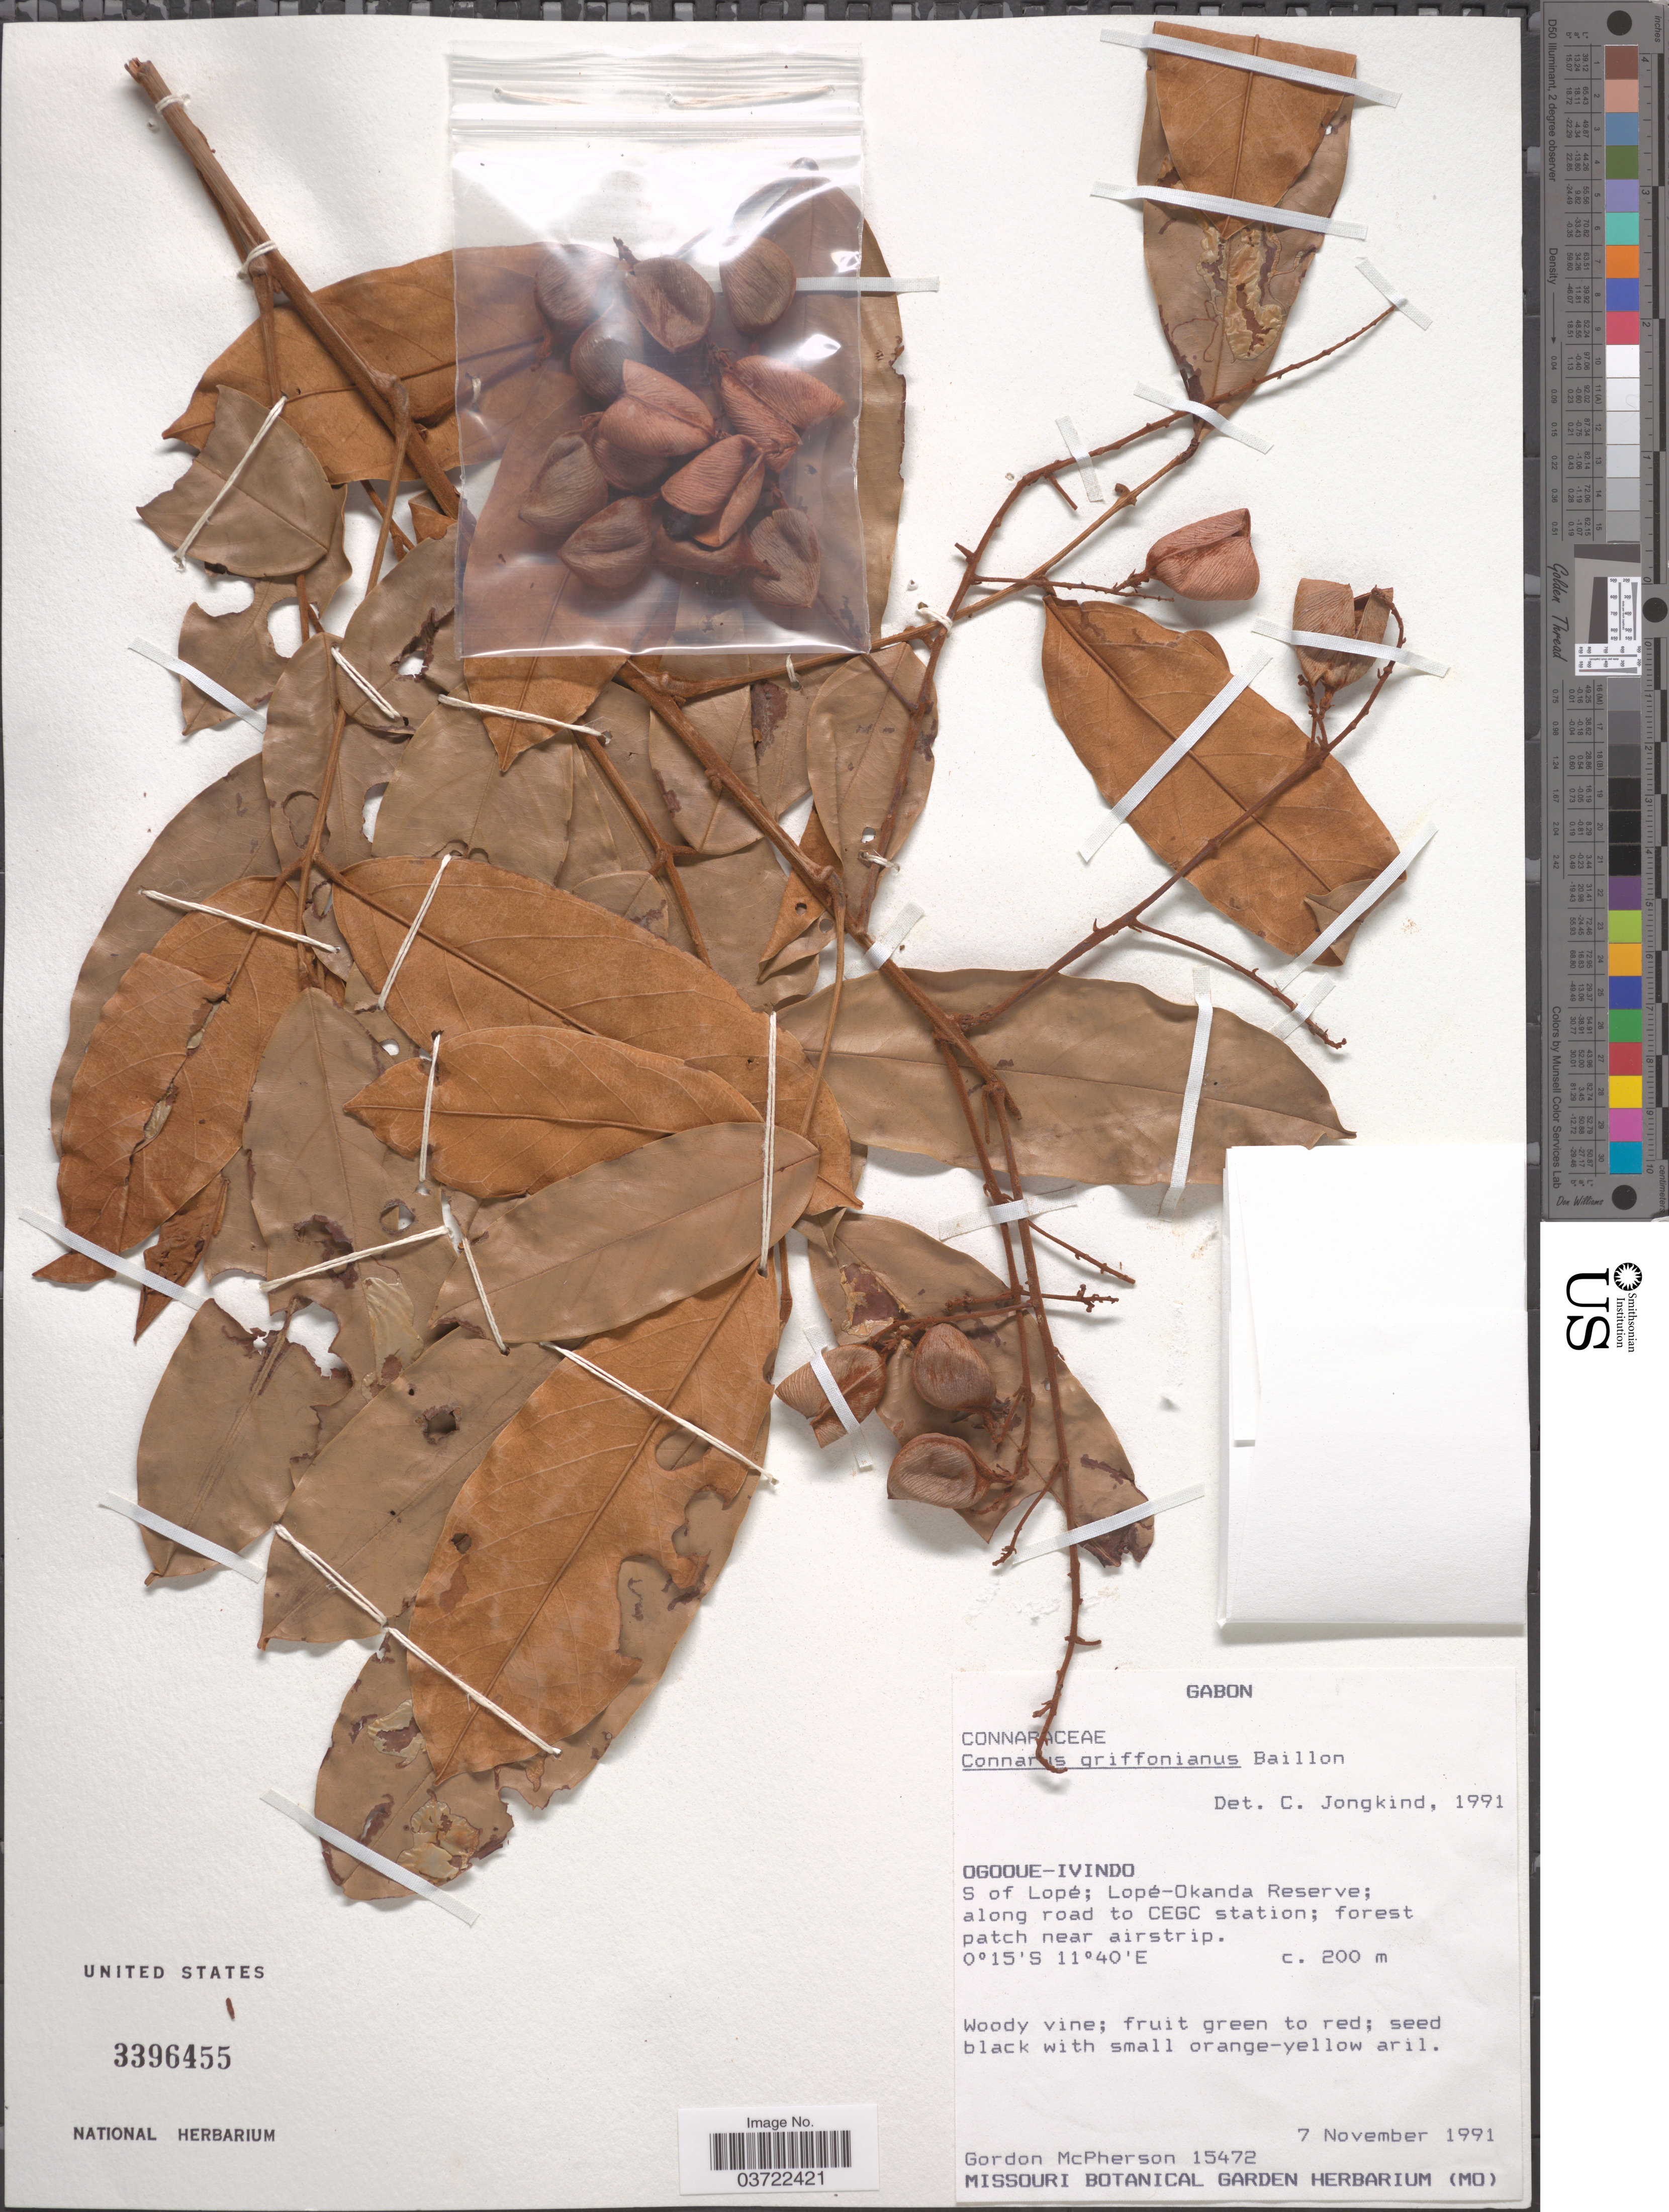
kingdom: Plantae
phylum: Tracheophyta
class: Magnoliopsida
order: Oxalidales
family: Connaraceae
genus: Connarus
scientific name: Connarus griffonianus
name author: Baill.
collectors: G. McPherson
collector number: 15472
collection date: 1991-11-07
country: Gabon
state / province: Ogooue-Ivindo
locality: S of Lopé; Lopé-Okanda Reserve; along road to CEGC station.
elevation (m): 200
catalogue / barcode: US 3396455